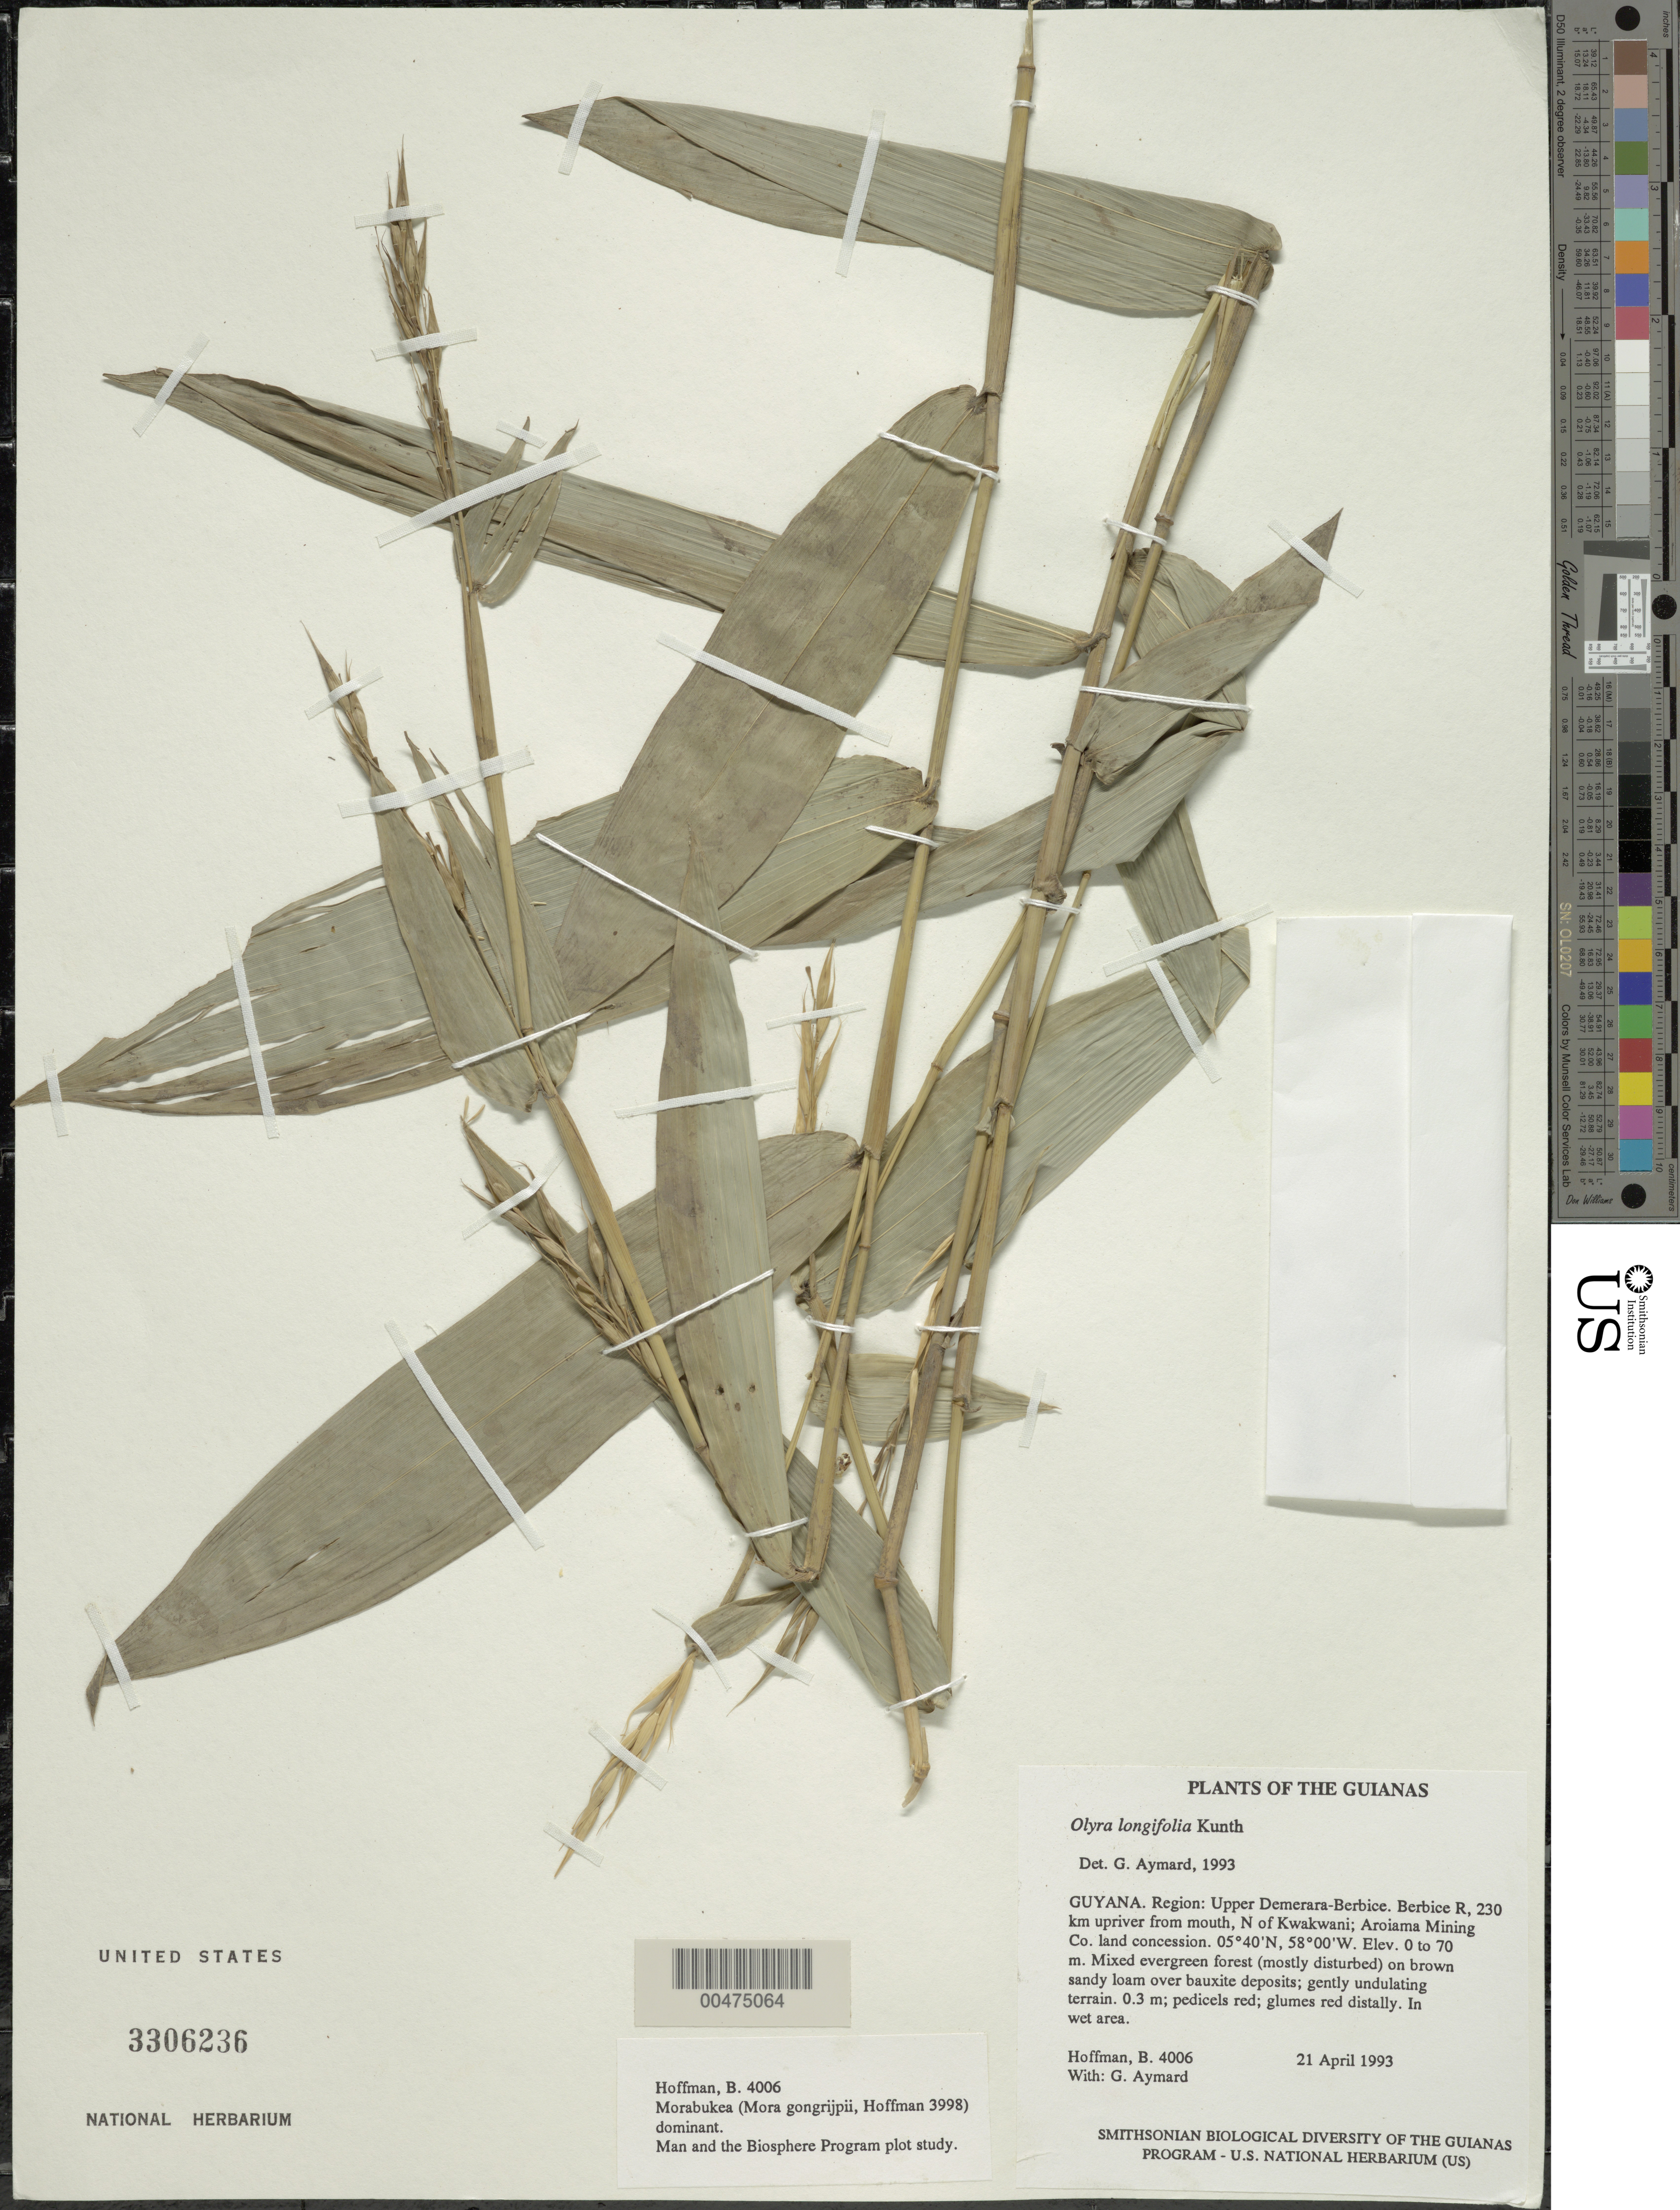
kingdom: Plantae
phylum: Tracheophyta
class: Liliopsida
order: Poales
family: Poaceae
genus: Olyra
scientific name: Olyra longifolia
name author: Kunth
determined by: Judziewicz, E. J.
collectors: B. Hoffman & G. A. Aymard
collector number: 4006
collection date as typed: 21 April 1993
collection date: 1993-04-21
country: Guyana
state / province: U. Demerara-Berbice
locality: Berbice River, 230 km upriver from mouth, N of Kwakwani; Aroiama Mining Co. land concession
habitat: Mixed evergreen forest (mostly disturbed) on brown sandy loam over bauxite deposits; gently undulating terrain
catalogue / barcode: US 3306236